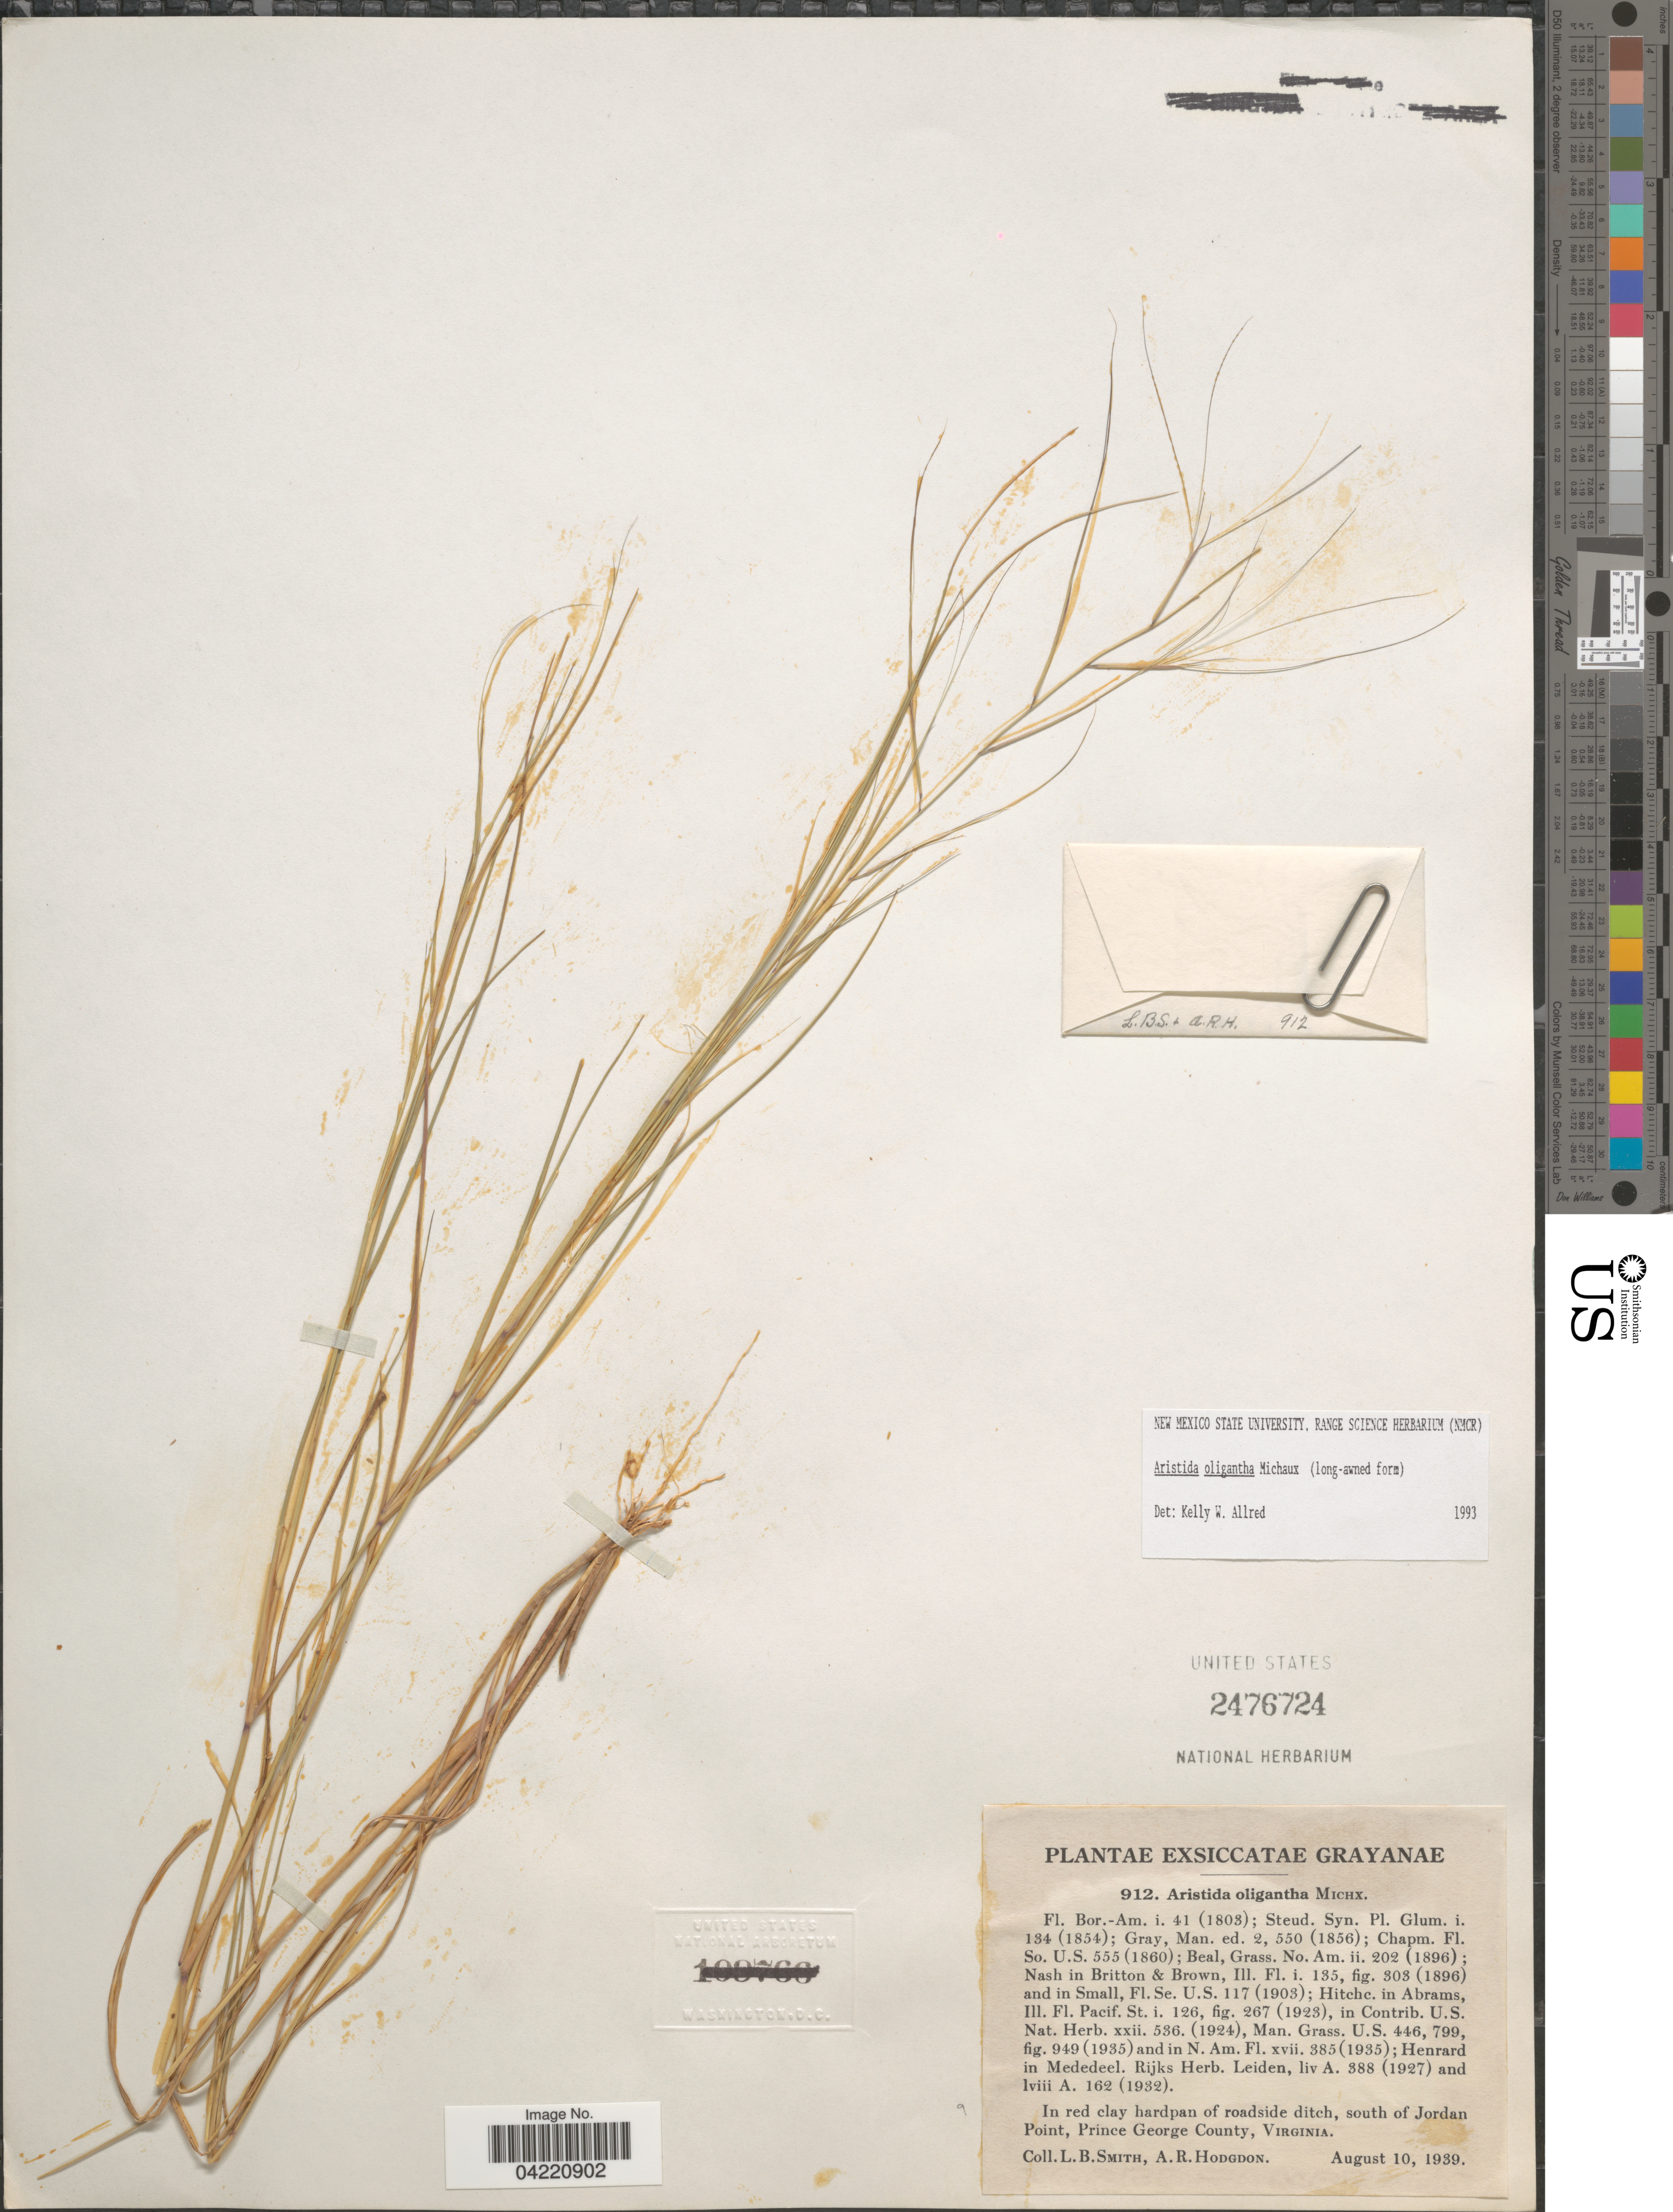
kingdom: Plantae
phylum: Tracheophyta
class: Liliopsida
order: Poales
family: Poaceae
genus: Aristida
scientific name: Aristida oligantha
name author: Michx.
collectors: L. Smith & A. R. Hodgdon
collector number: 912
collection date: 1939-08-10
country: United States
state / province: Virginia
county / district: Prince George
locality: In red clay hardpan of roadside ditch, S of Jordan Point.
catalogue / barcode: US 2476724